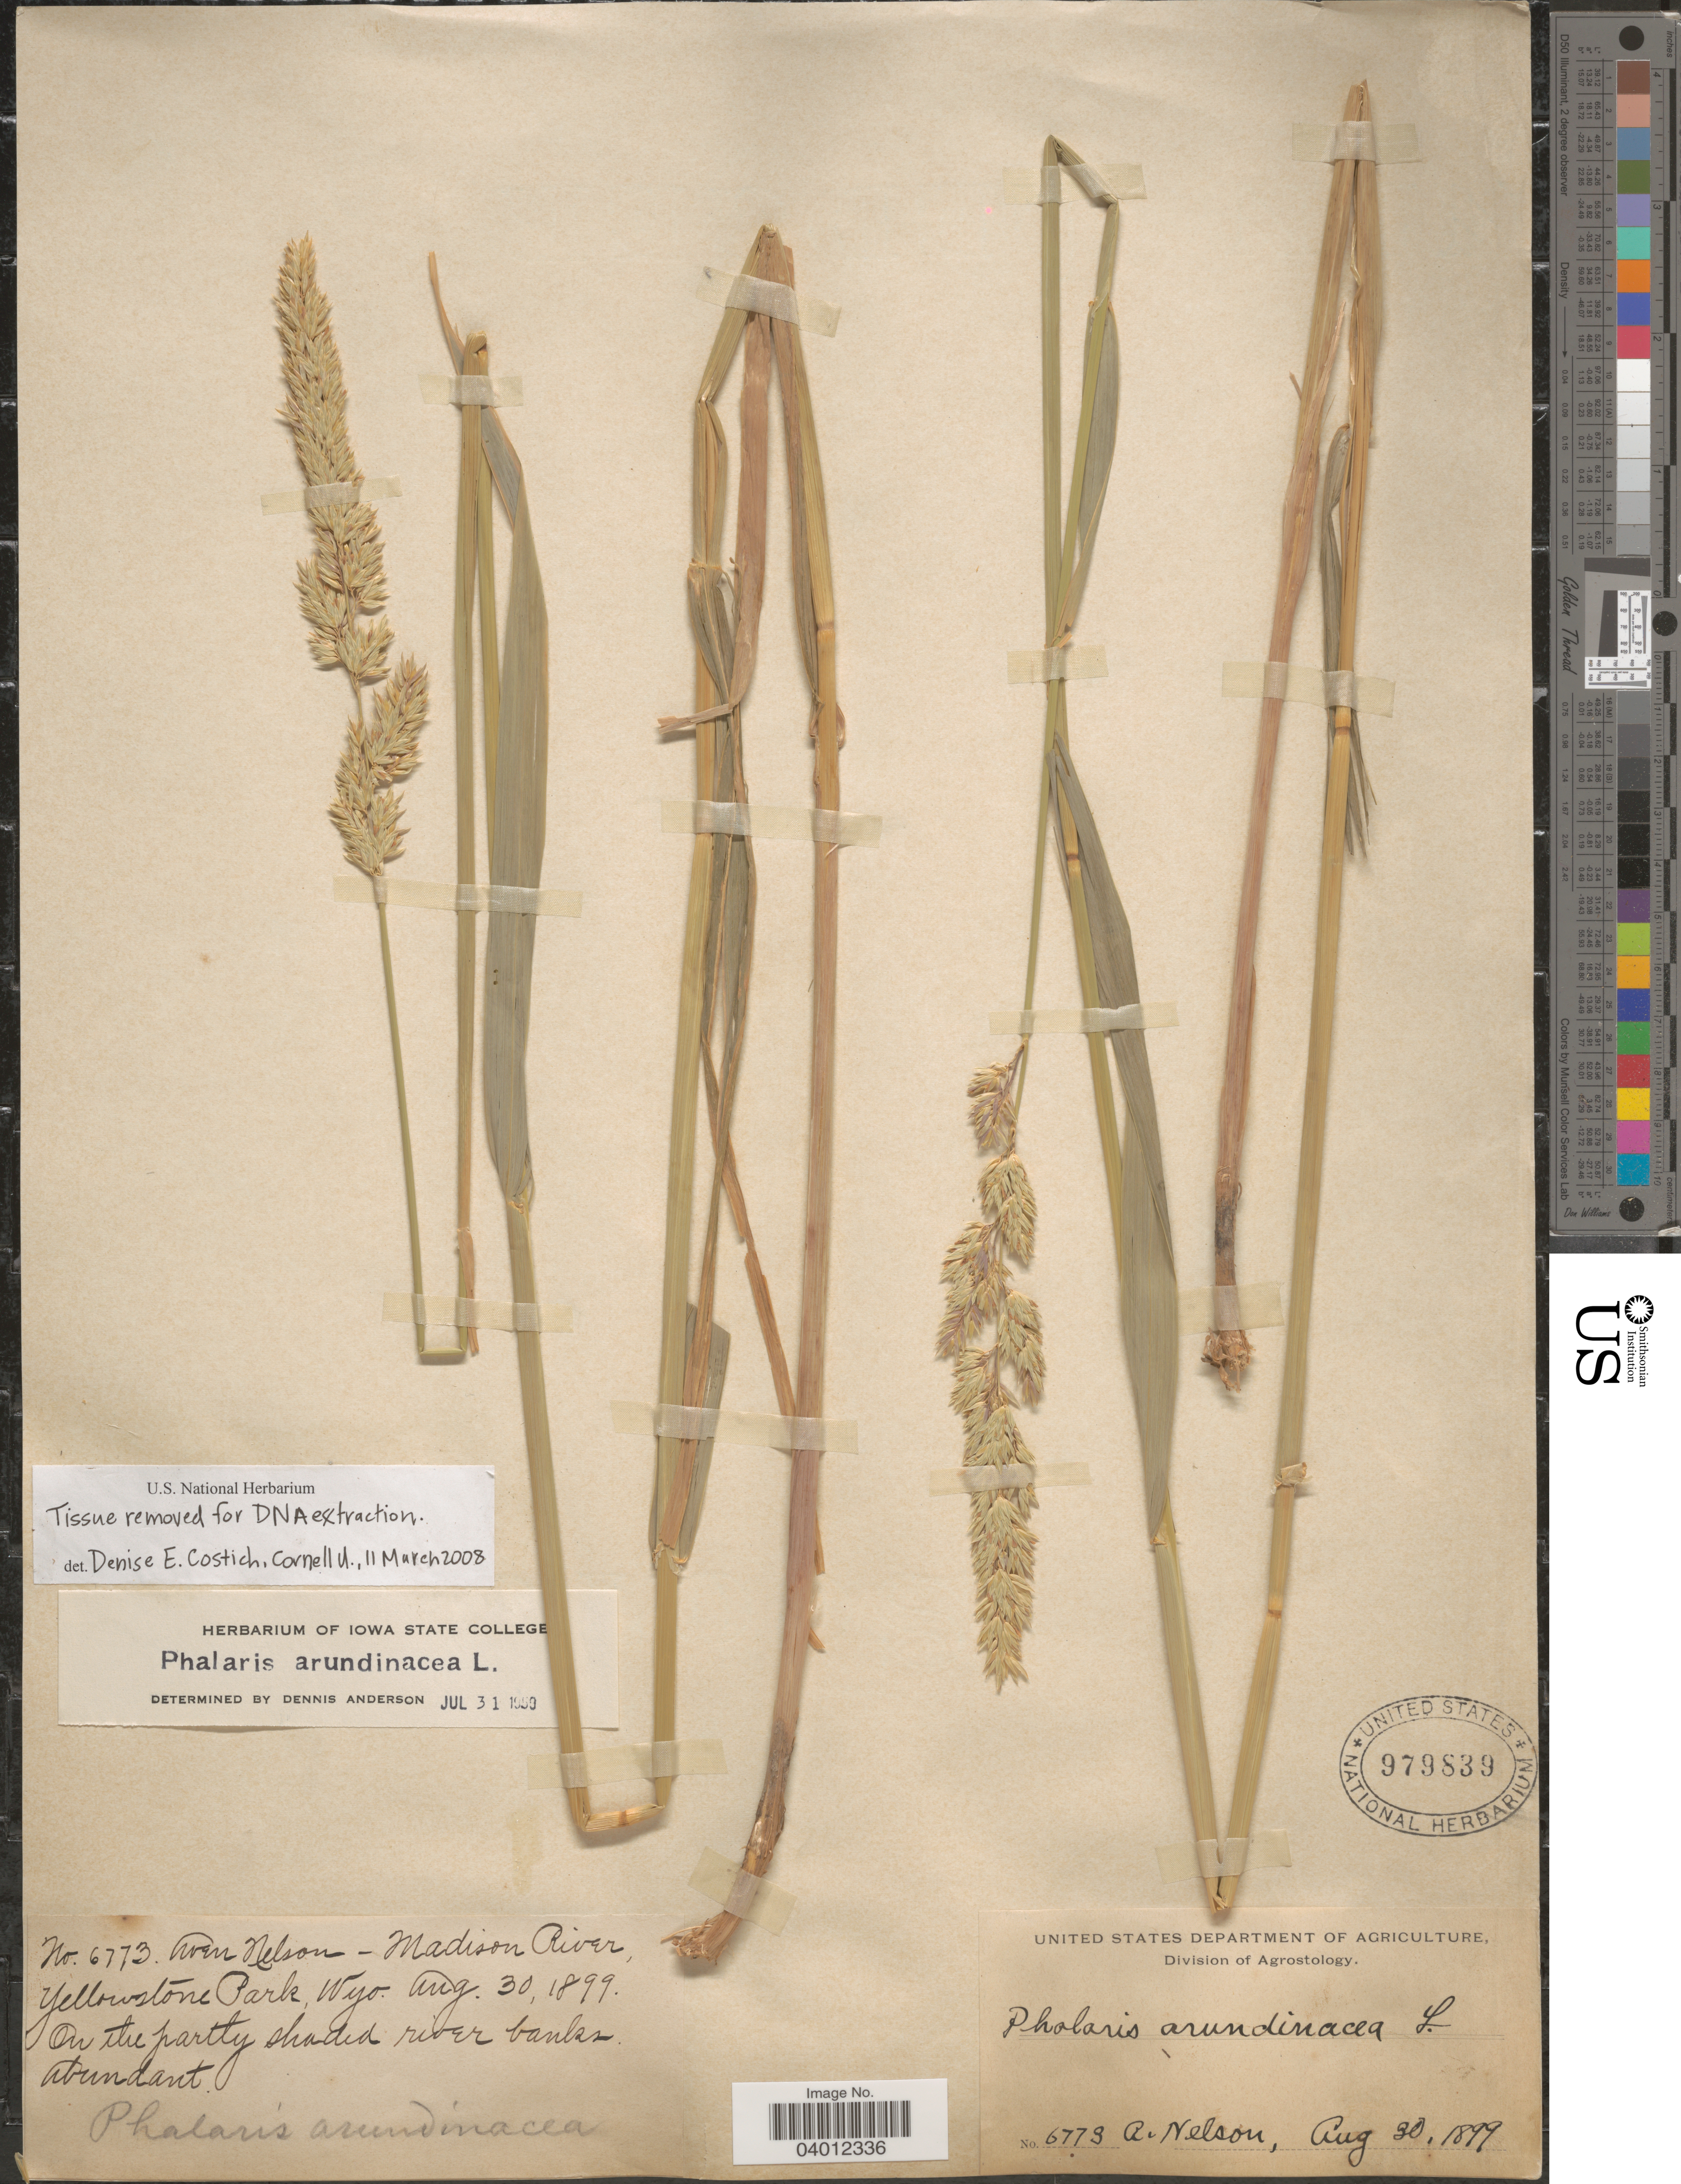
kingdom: Plantae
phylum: Tracheophyta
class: Liliopsida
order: Poales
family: Poaceae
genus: Phalaris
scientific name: Phalaris arundinacea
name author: L.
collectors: A. Nelson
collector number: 6773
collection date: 1899-08-30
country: United States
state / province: Wyoming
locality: Madison River, Yellowstone Park.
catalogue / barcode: US 979839